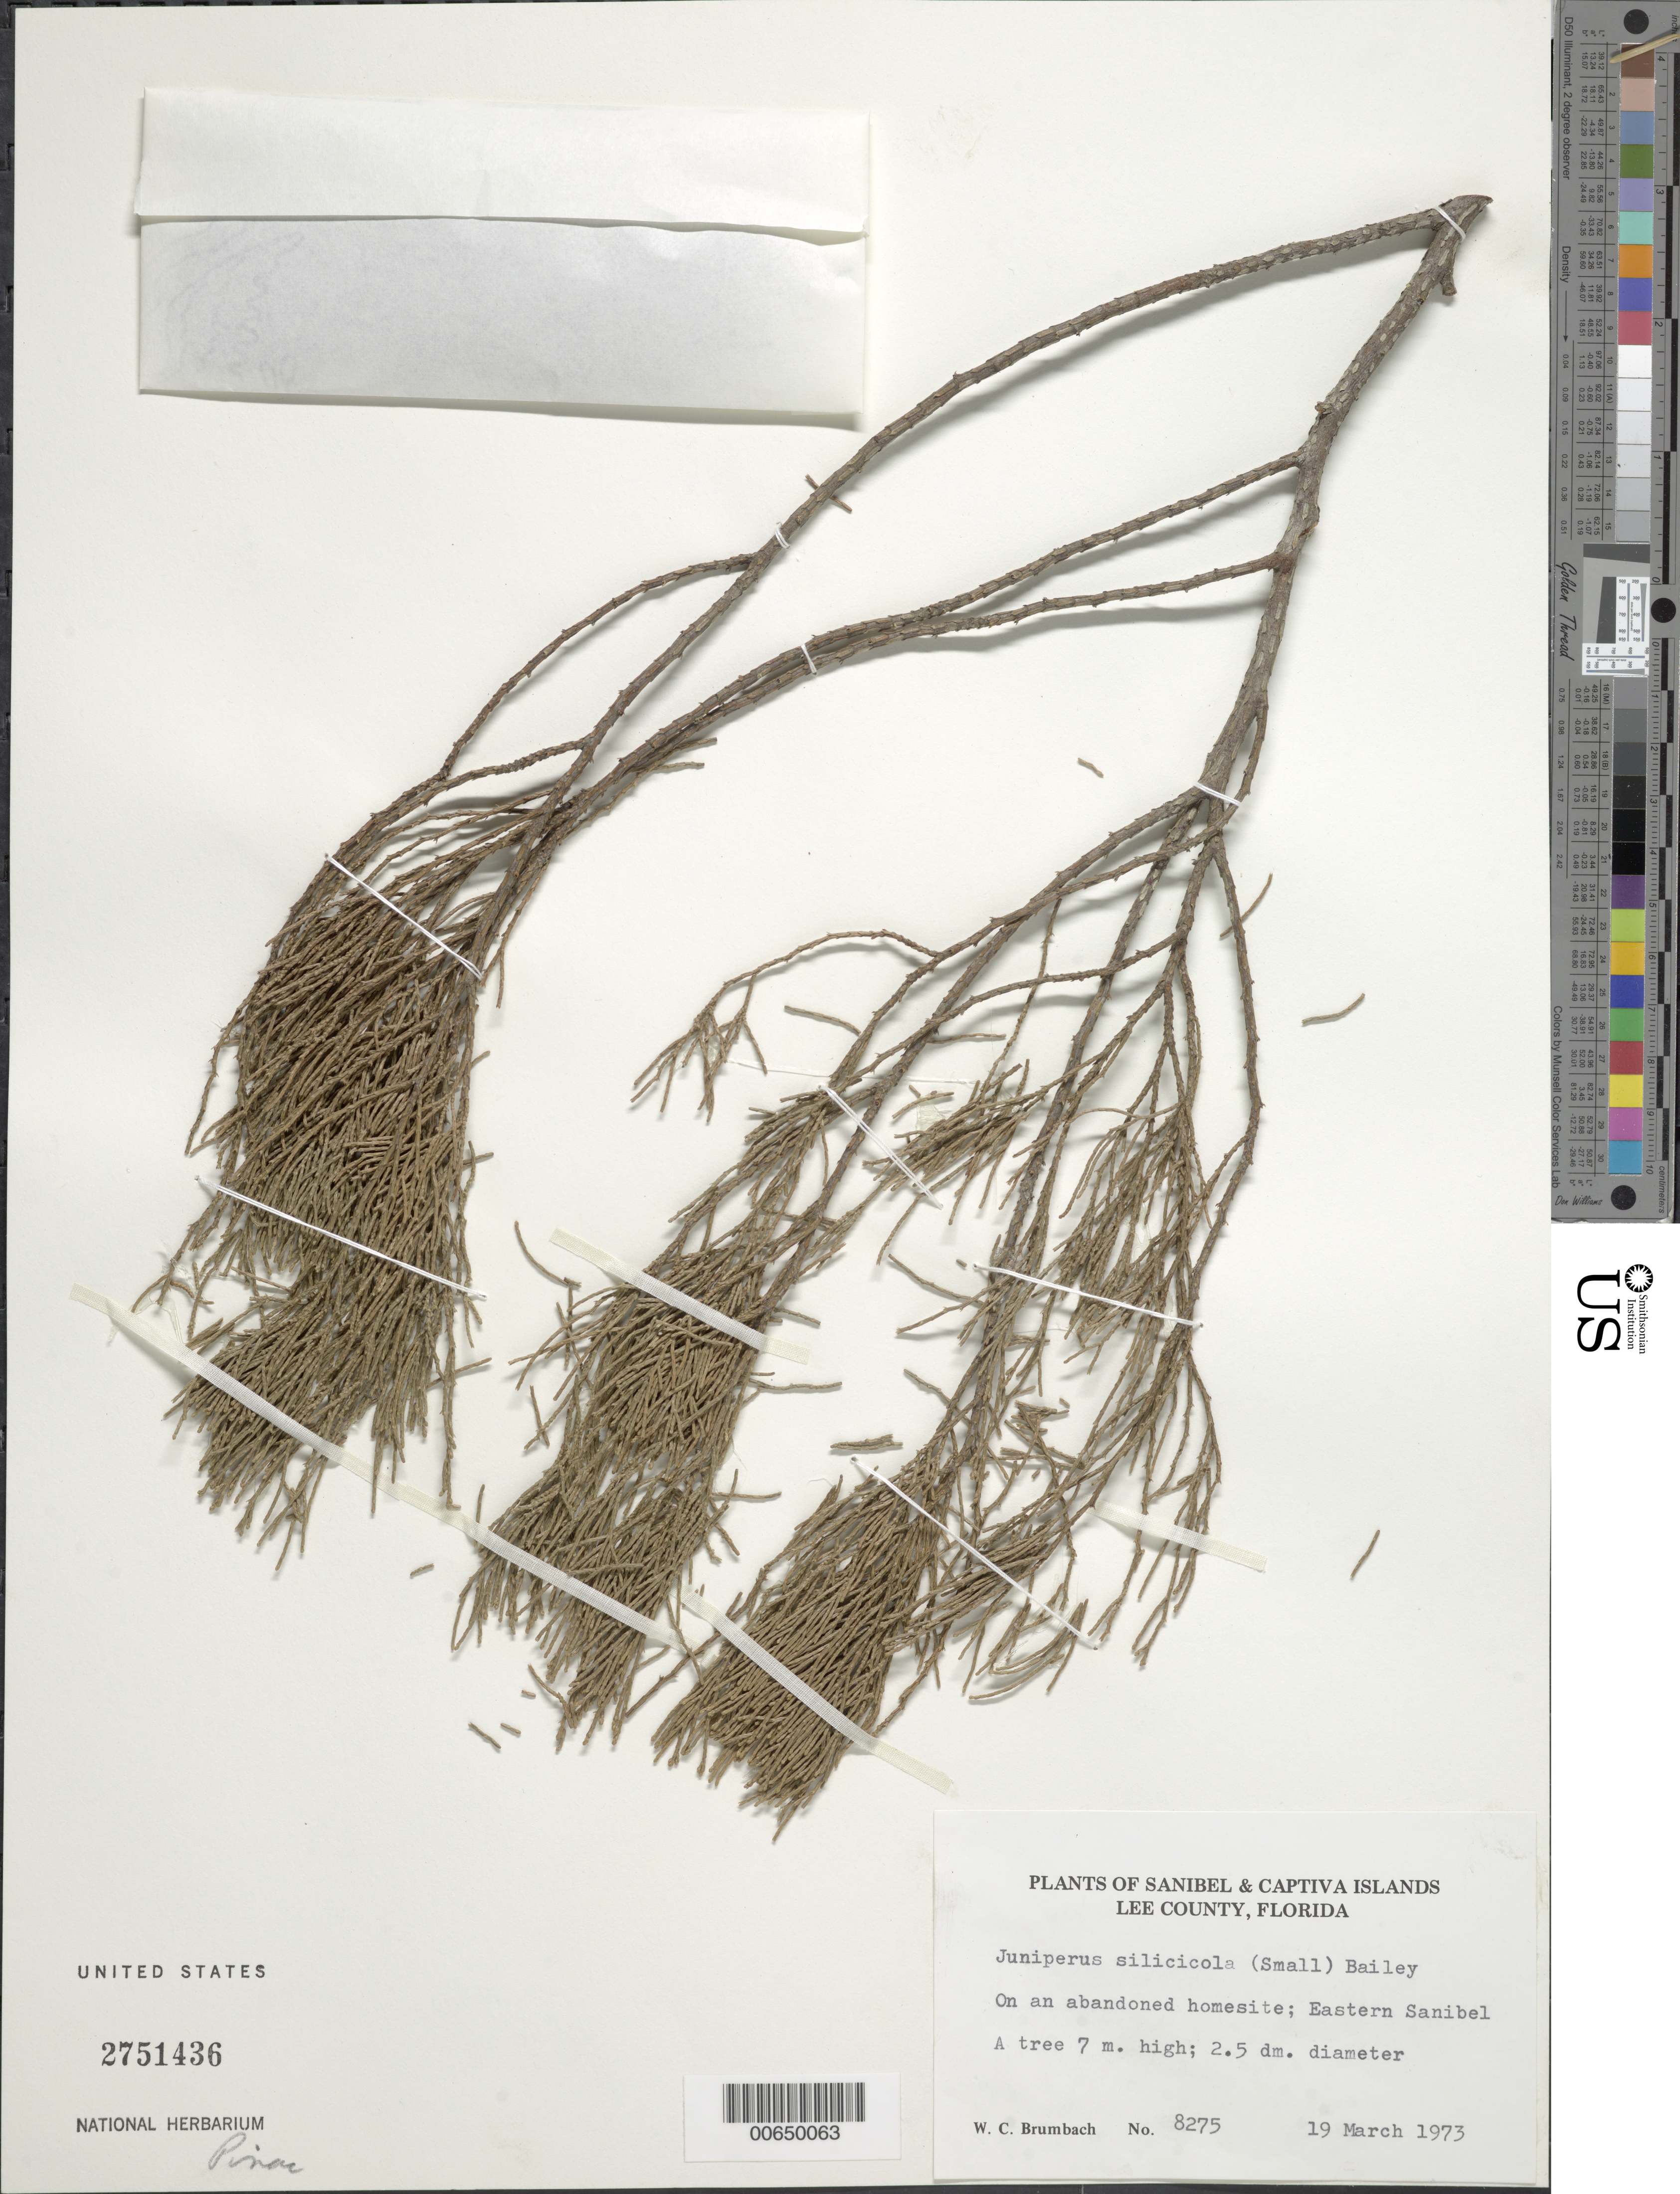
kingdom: Plantae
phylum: Tracheophyta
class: Pinopsida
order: Pinales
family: Cupressaceae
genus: Juniperus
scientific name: Juniperus silicicola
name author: (Small) L.H. Bailey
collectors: W. C. Brumbach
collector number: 8275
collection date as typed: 19 Mar 1973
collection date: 1973-03-19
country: United States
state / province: Florida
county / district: Lee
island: Sanibel Island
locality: Eastern Sanibel.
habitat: On an abandoned homesite.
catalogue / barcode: US 2751436